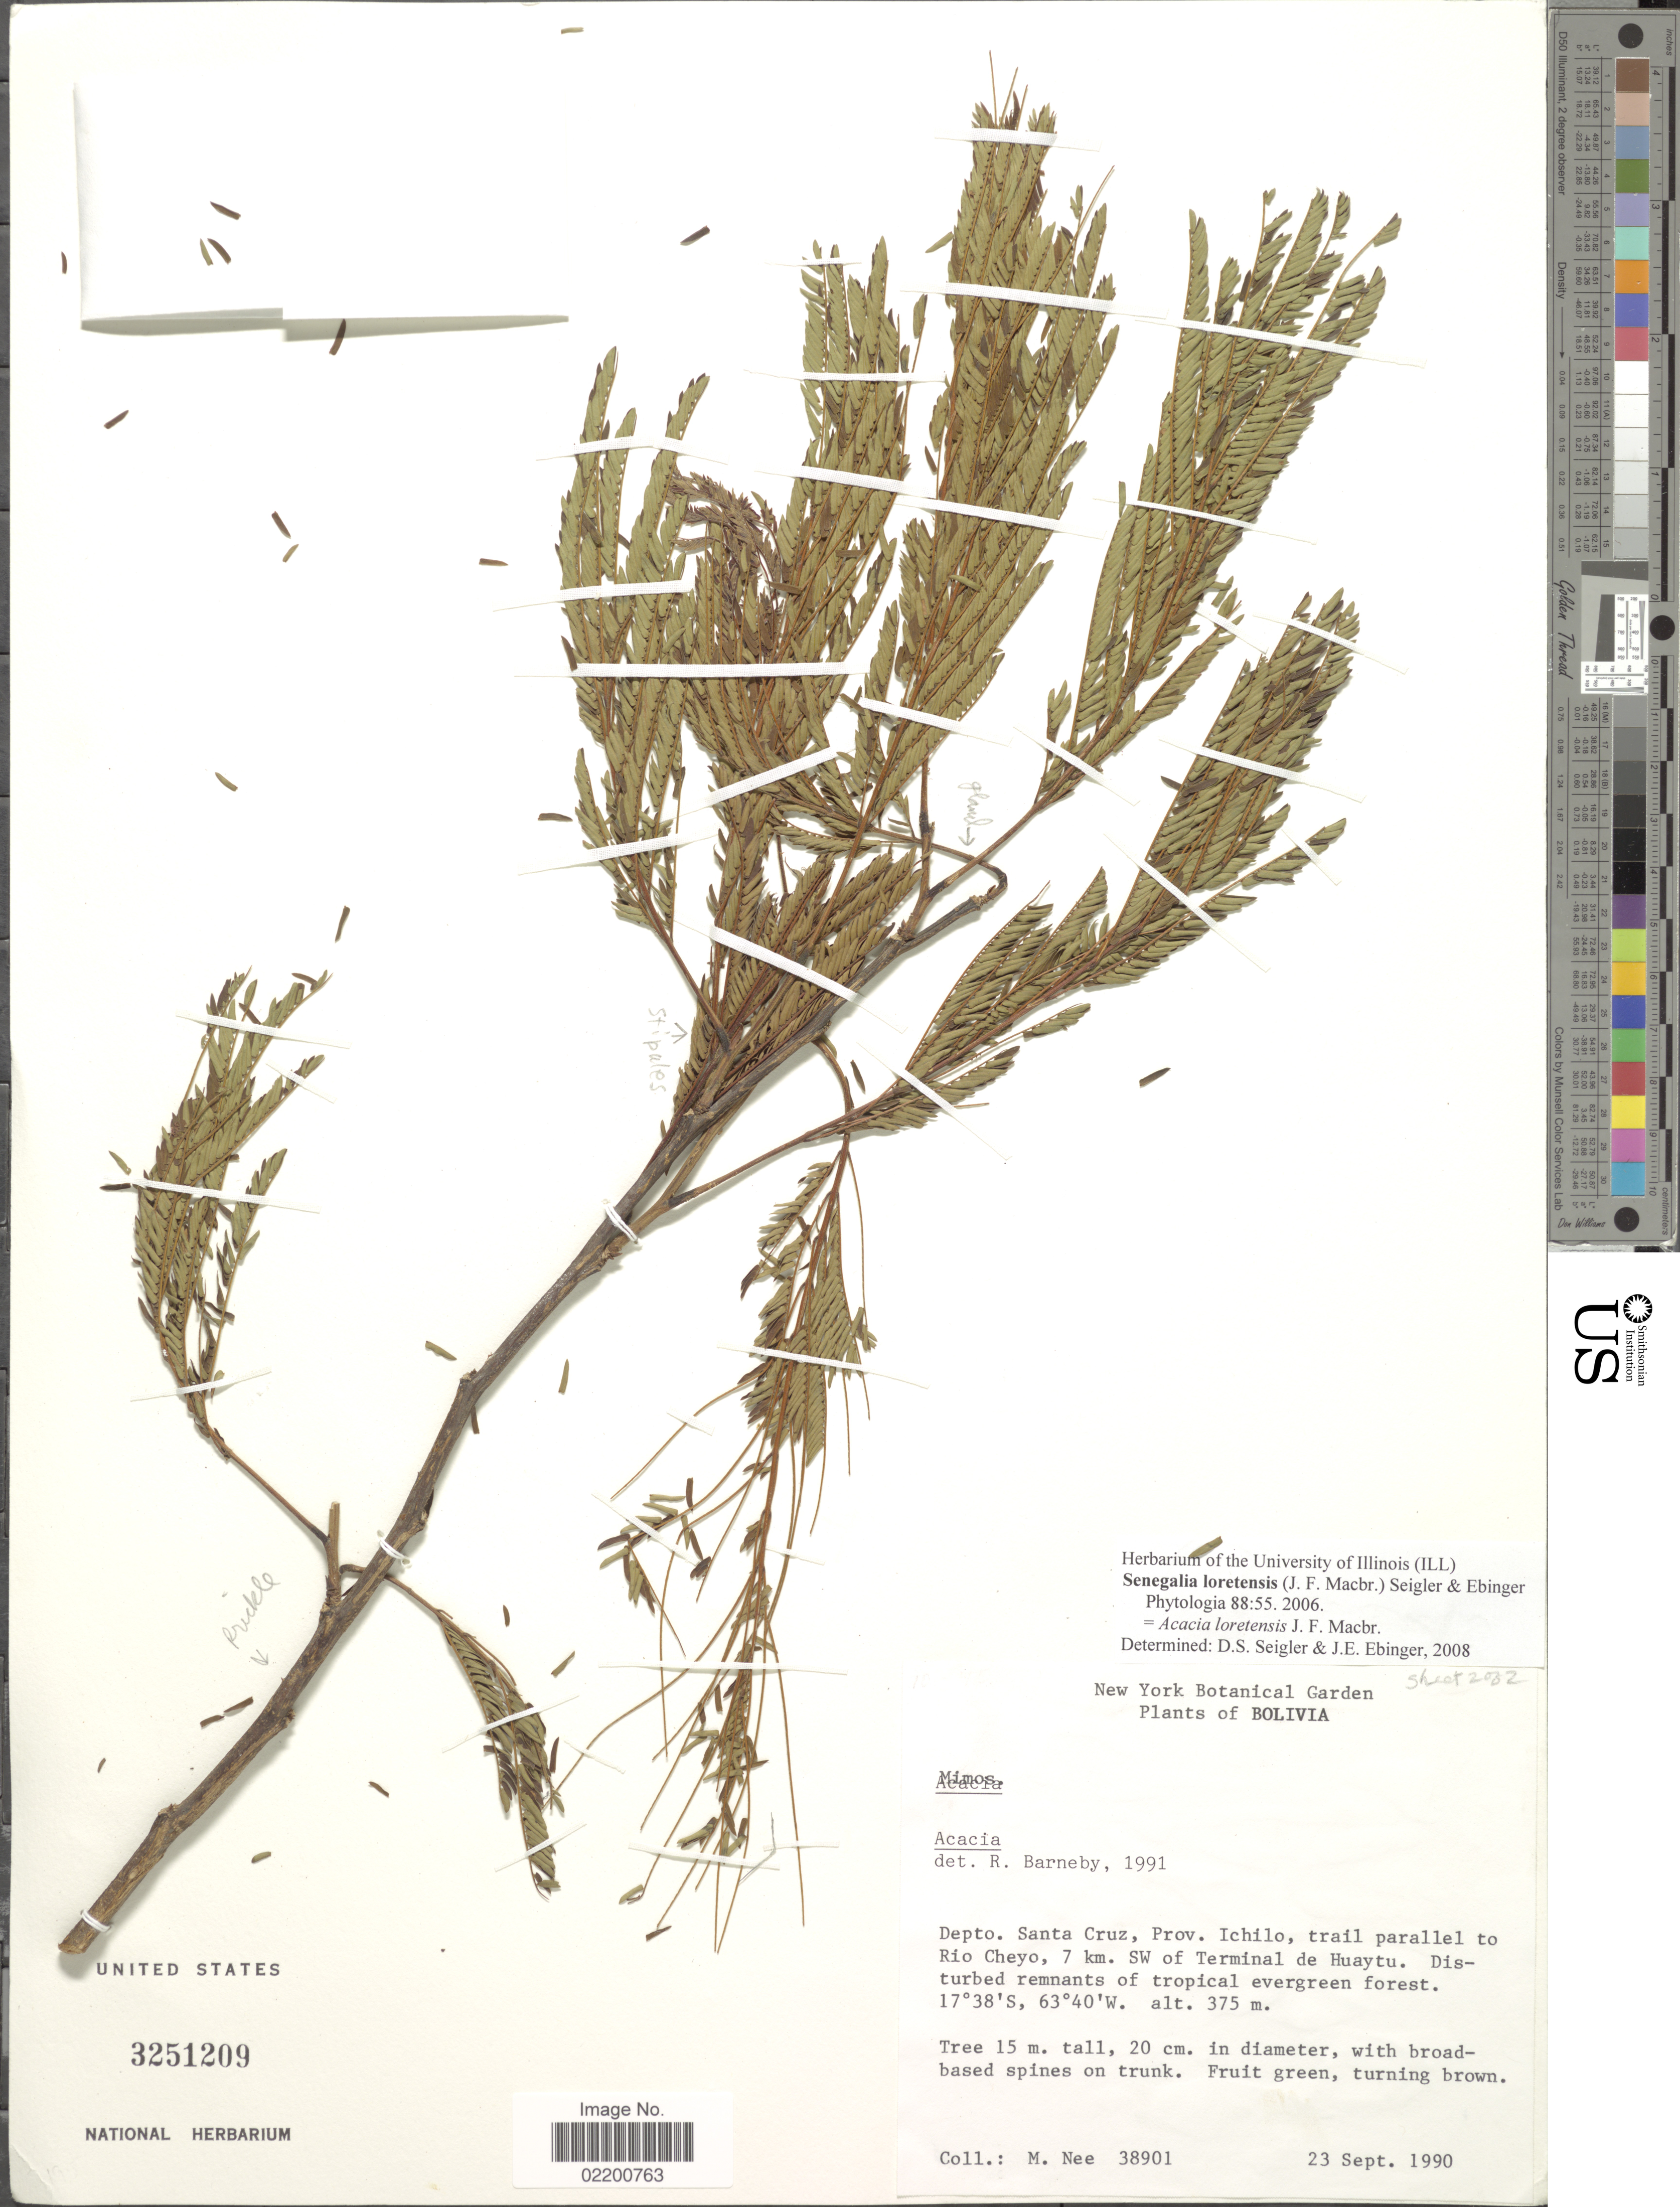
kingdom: Plantae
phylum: Tracheophyta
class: Magnoliopsida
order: Fabales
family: Fabaceae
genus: Senegalia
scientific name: Senegalia loretensis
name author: (J.F. Macbr.) Seigler & Ebinger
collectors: M. Nee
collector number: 38901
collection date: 1990-09-23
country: Bolivia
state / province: Santa Cruz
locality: Prov. Ichilo, Depto. Santa Cruz, trail parallel to Rio Cheyo, 7 km. SW of Terminal de Huaytu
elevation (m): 375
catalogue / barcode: US 3251209